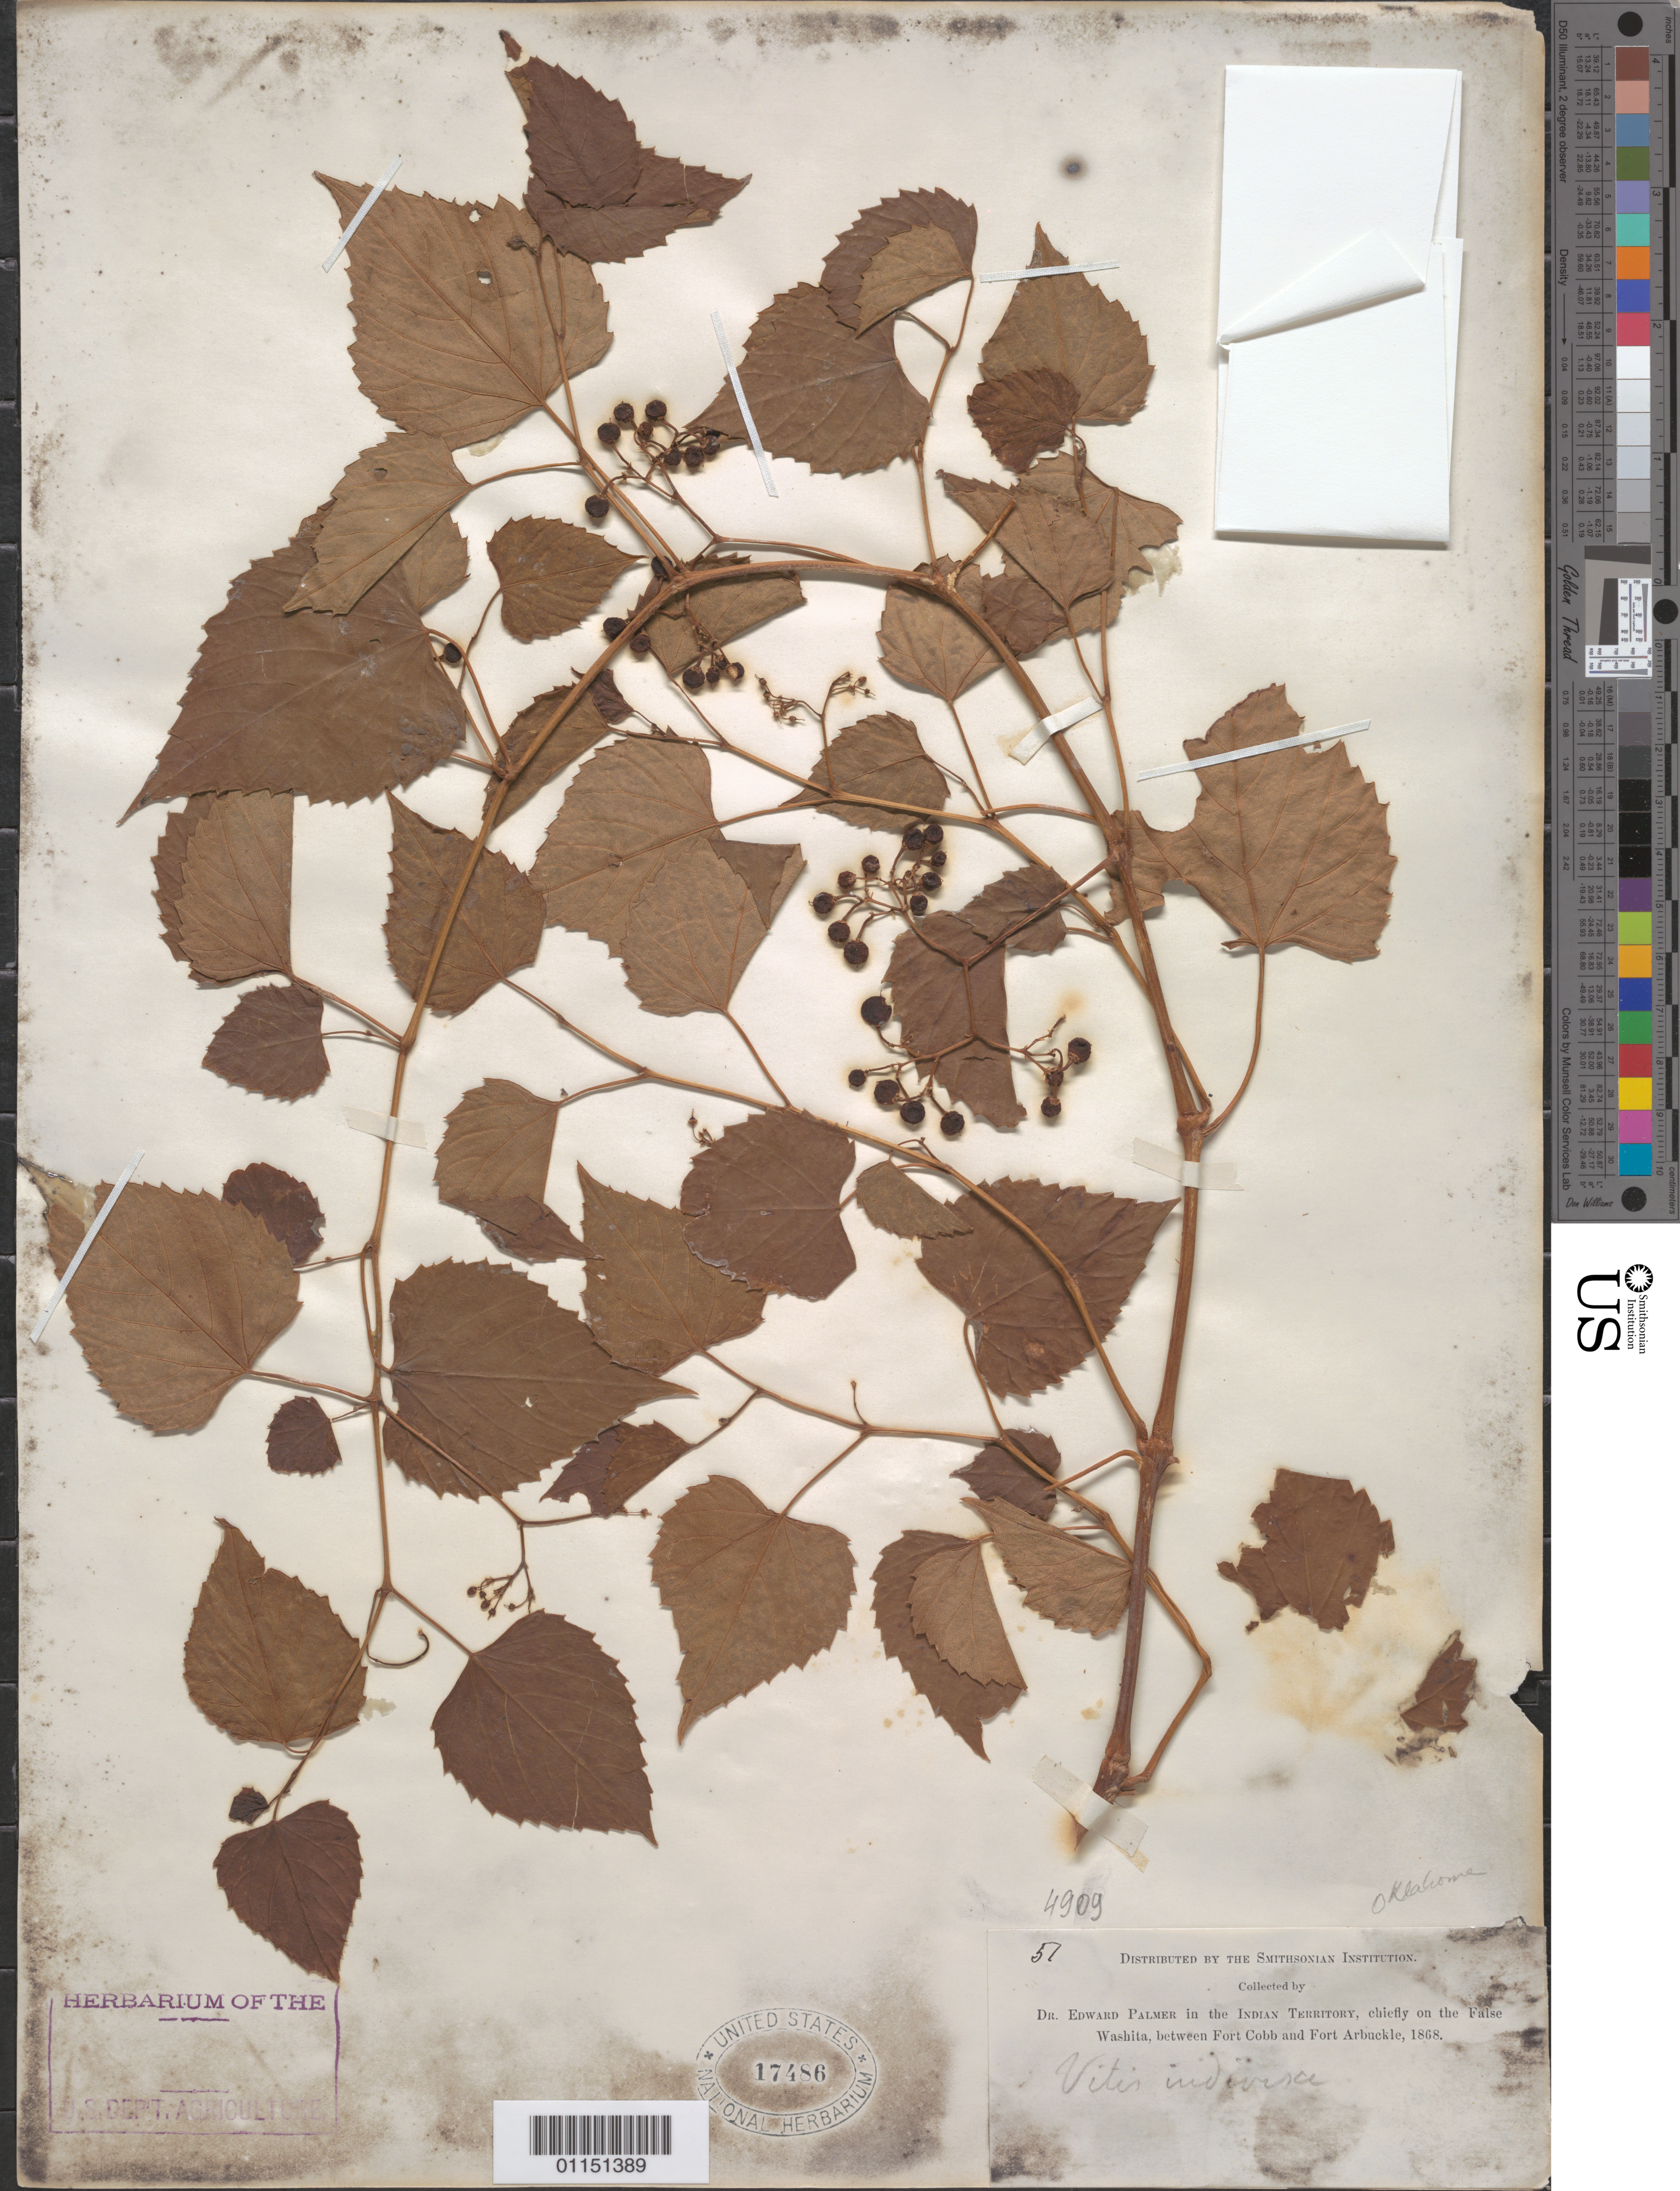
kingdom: Plantae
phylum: Tracheophyta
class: Magnoliopsida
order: Vitales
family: Vitaceae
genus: Vitis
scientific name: Vitis indivisa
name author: Willd.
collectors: E. Palmer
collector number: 51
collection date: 1868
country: United States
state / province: Oklahoma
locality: False Washita, between Fort Cobb and Fort Arbuckle.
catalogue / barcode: US 17486